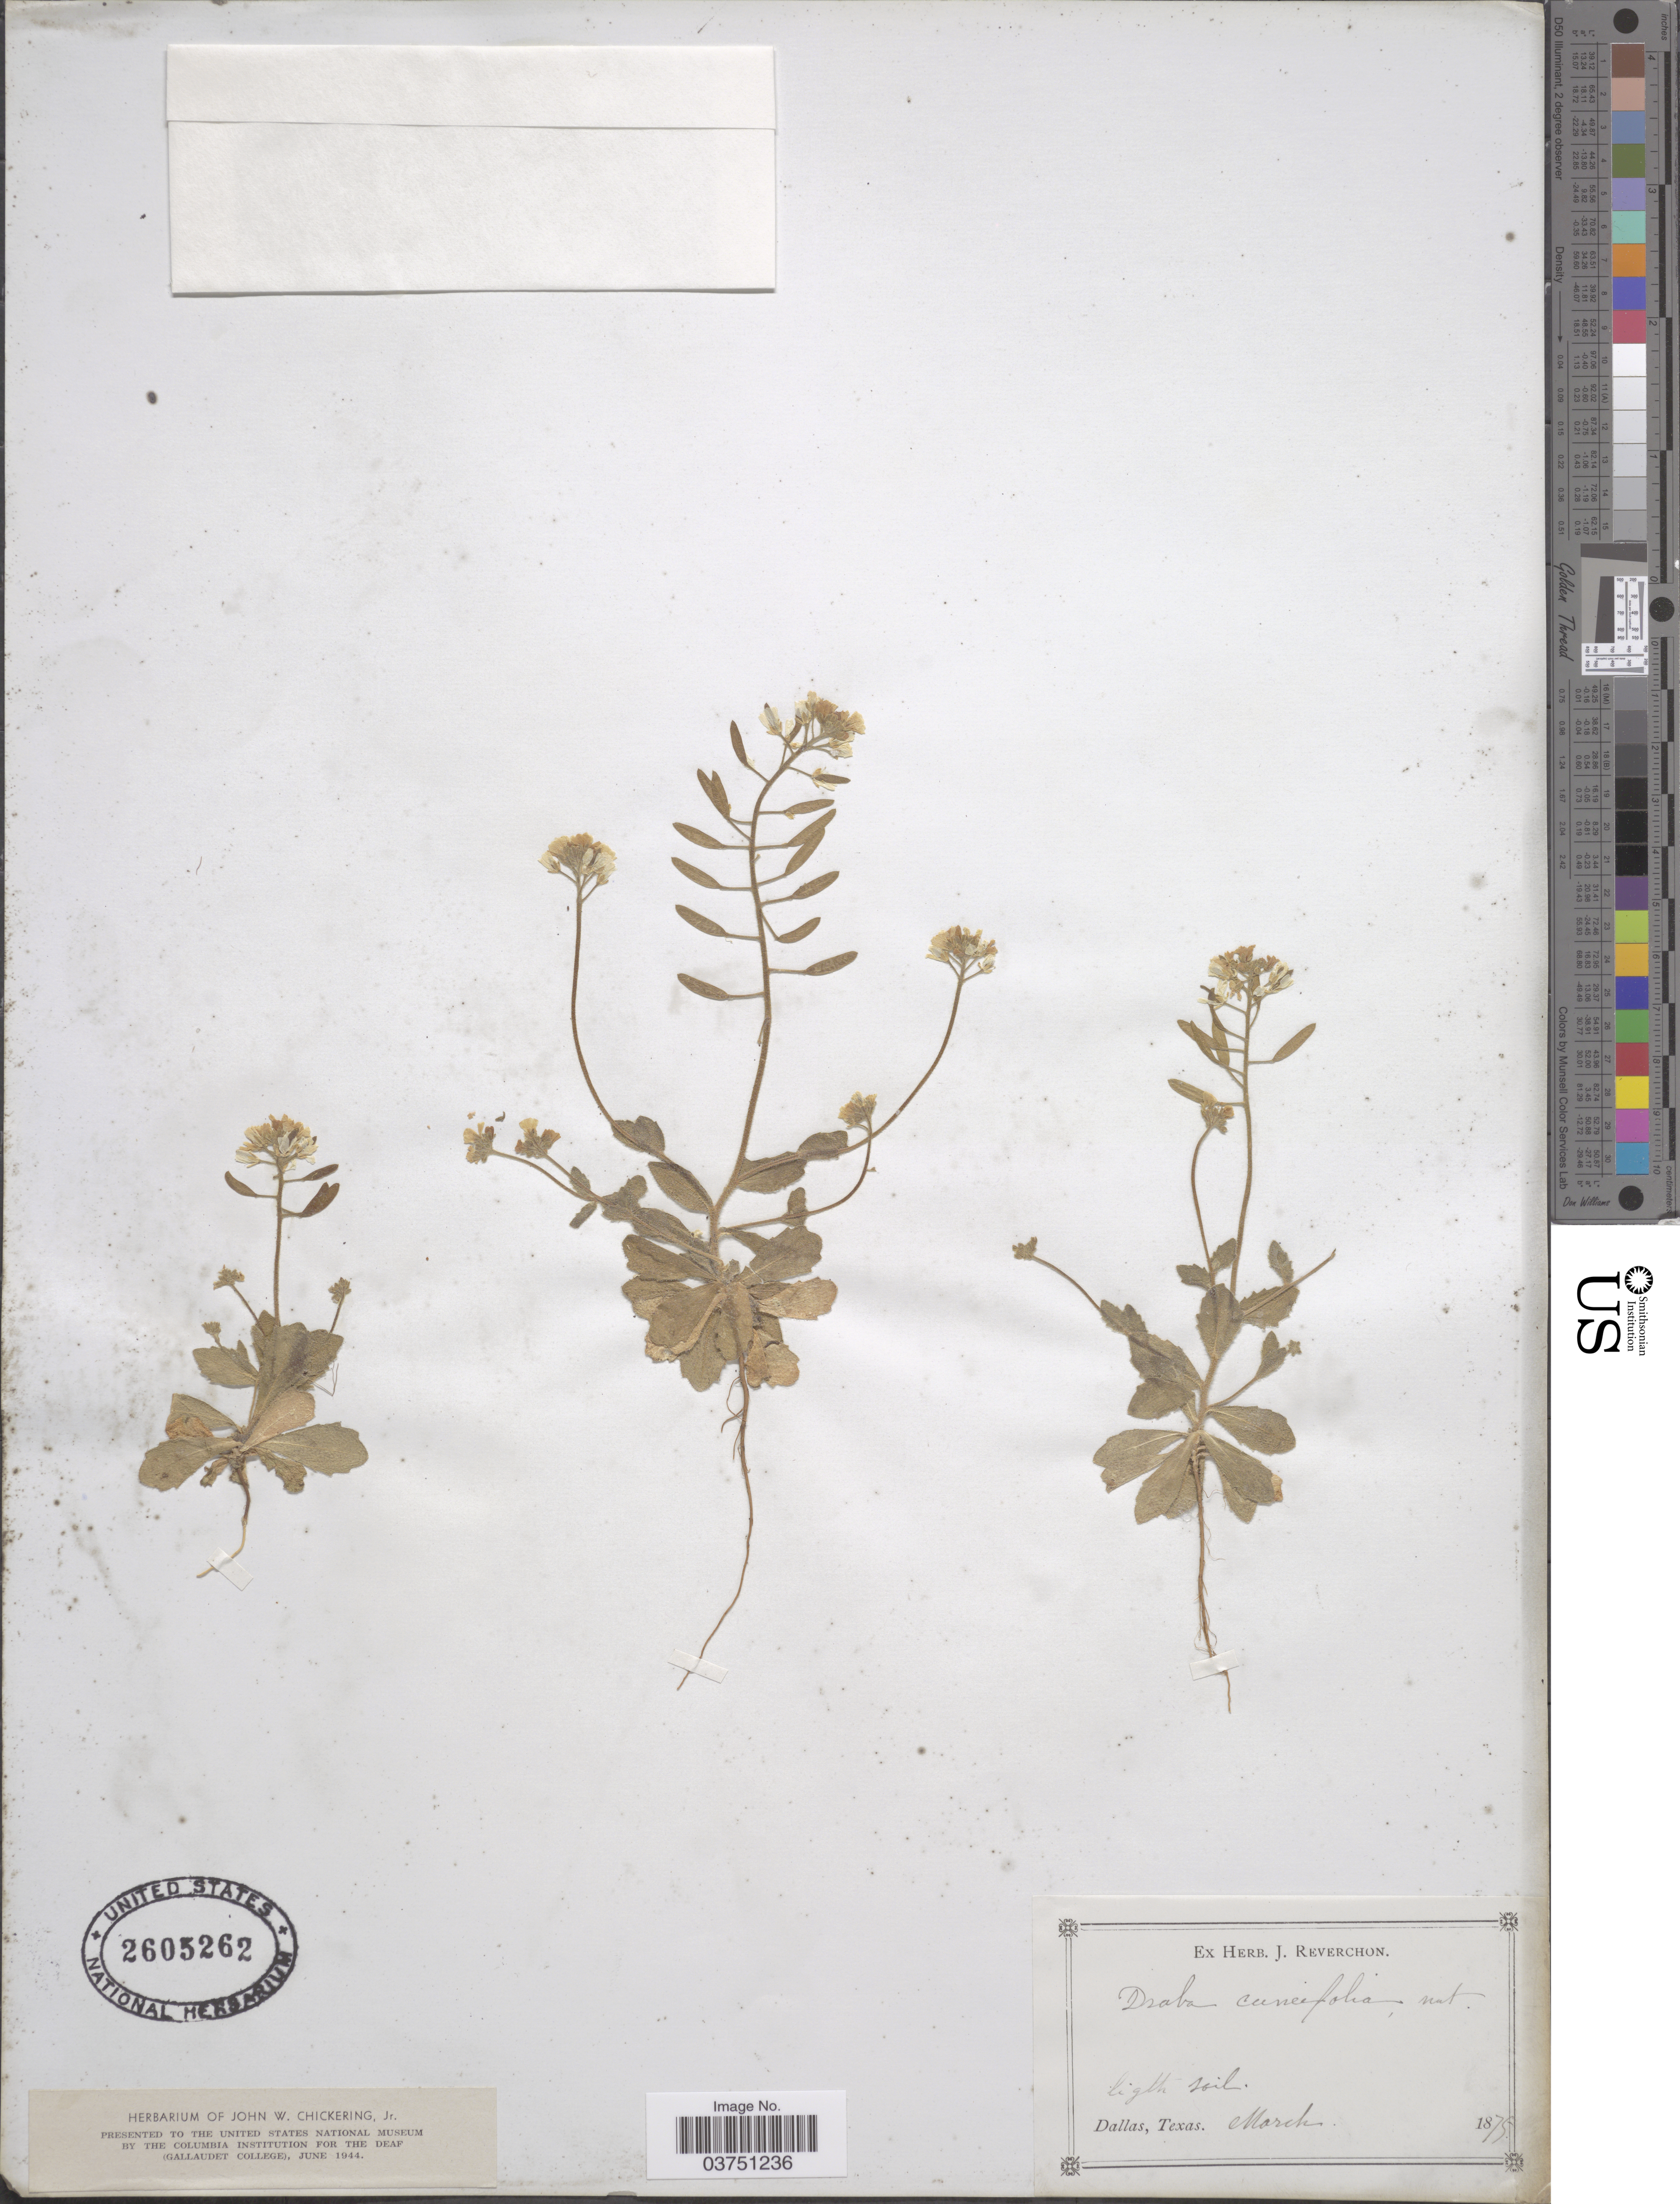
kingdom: Plantae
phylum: Tracheophyta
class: Magnoliopsida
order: Brassicales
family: Brassicaceae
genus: Draba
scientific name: Draba cuneifolia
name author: Nutt.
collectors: ex herb. J. Reverchon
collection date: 1875-03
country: United States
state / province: Texas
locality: Dallas.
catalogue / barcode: US 2605262